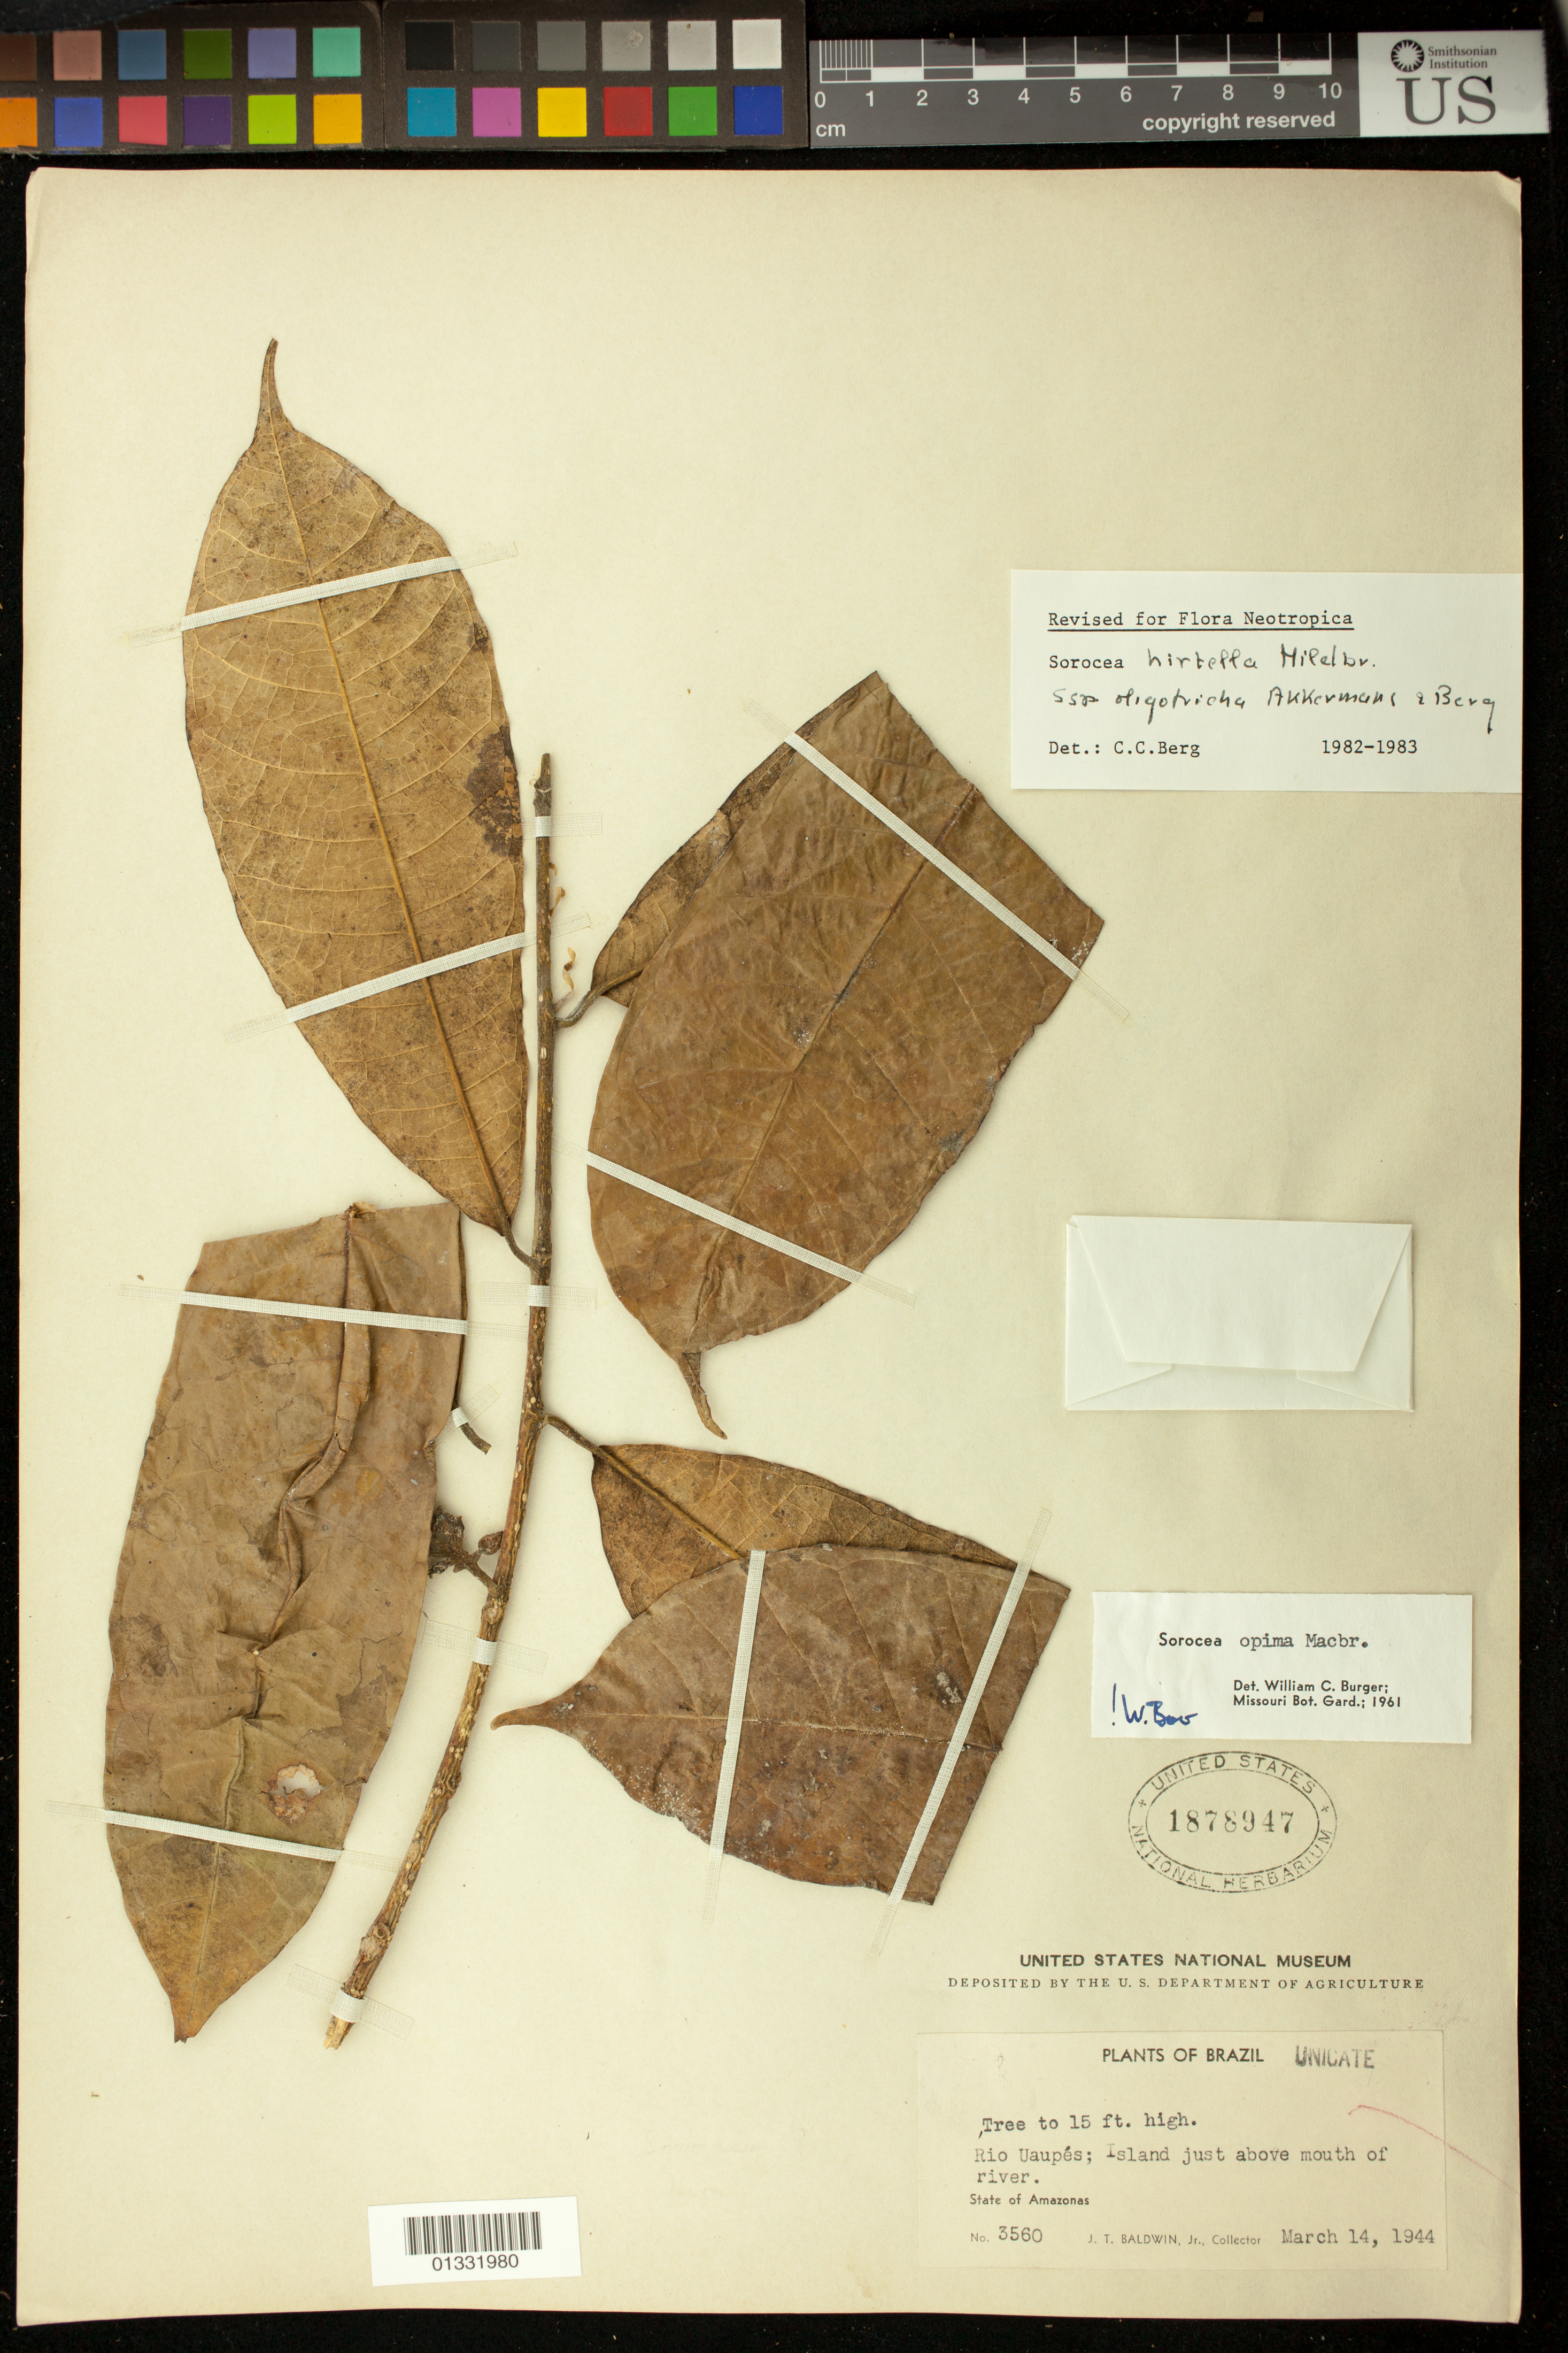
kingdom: Plantae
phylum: Tracheophyta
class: Magnoliopsida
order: Rosales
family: Moraceae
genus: Sorocea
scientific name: Sorocea hirtella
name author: Mildbr.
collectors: J. T. Baldwin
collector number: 3560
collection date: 1944-03-14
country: Brazil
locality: Rio Uaupés; Island just above mouth of river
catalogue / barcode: US 1878947